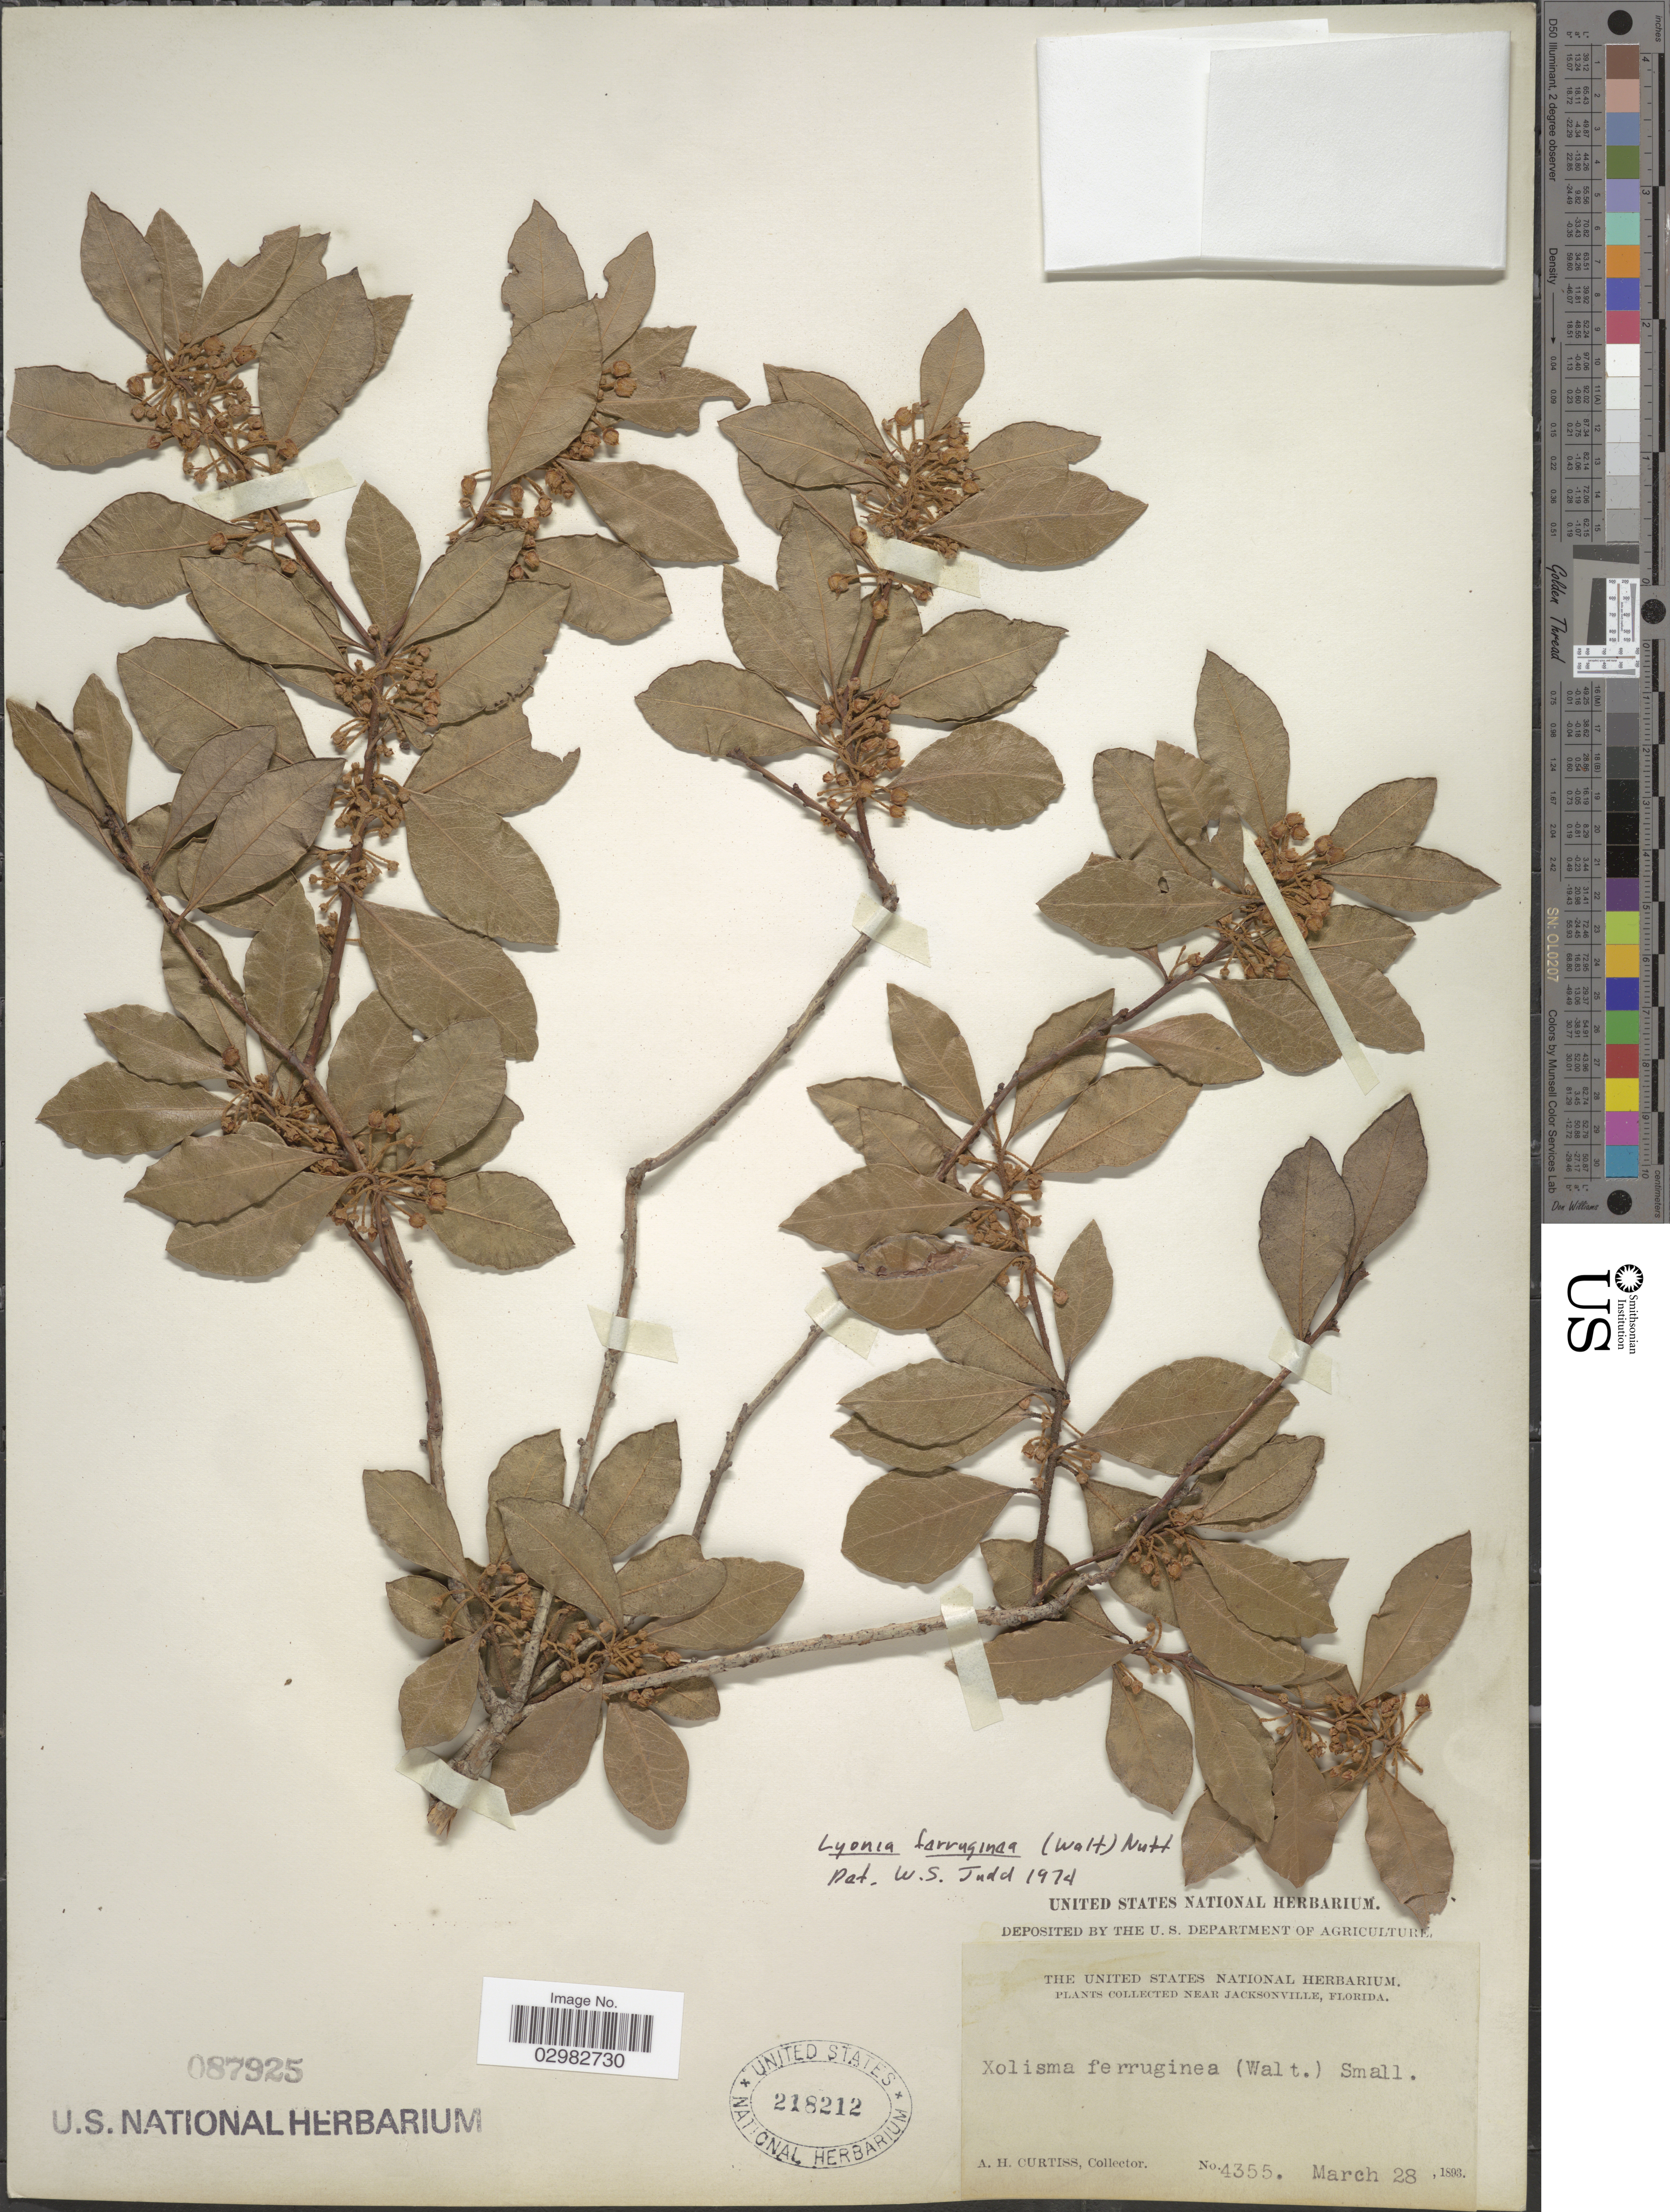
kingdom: Plantae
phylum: Tracheophyta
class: Magnoliopsida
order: Ericales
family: Ericaceae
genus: Lyonia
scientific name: Lyonia ferruginea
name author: (Walter) Nutt.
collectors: A. H. Curtiss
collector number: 4355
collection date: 1893-03-28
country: United States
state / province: Florida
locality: Near Jacksonville.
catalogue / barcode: US 218212